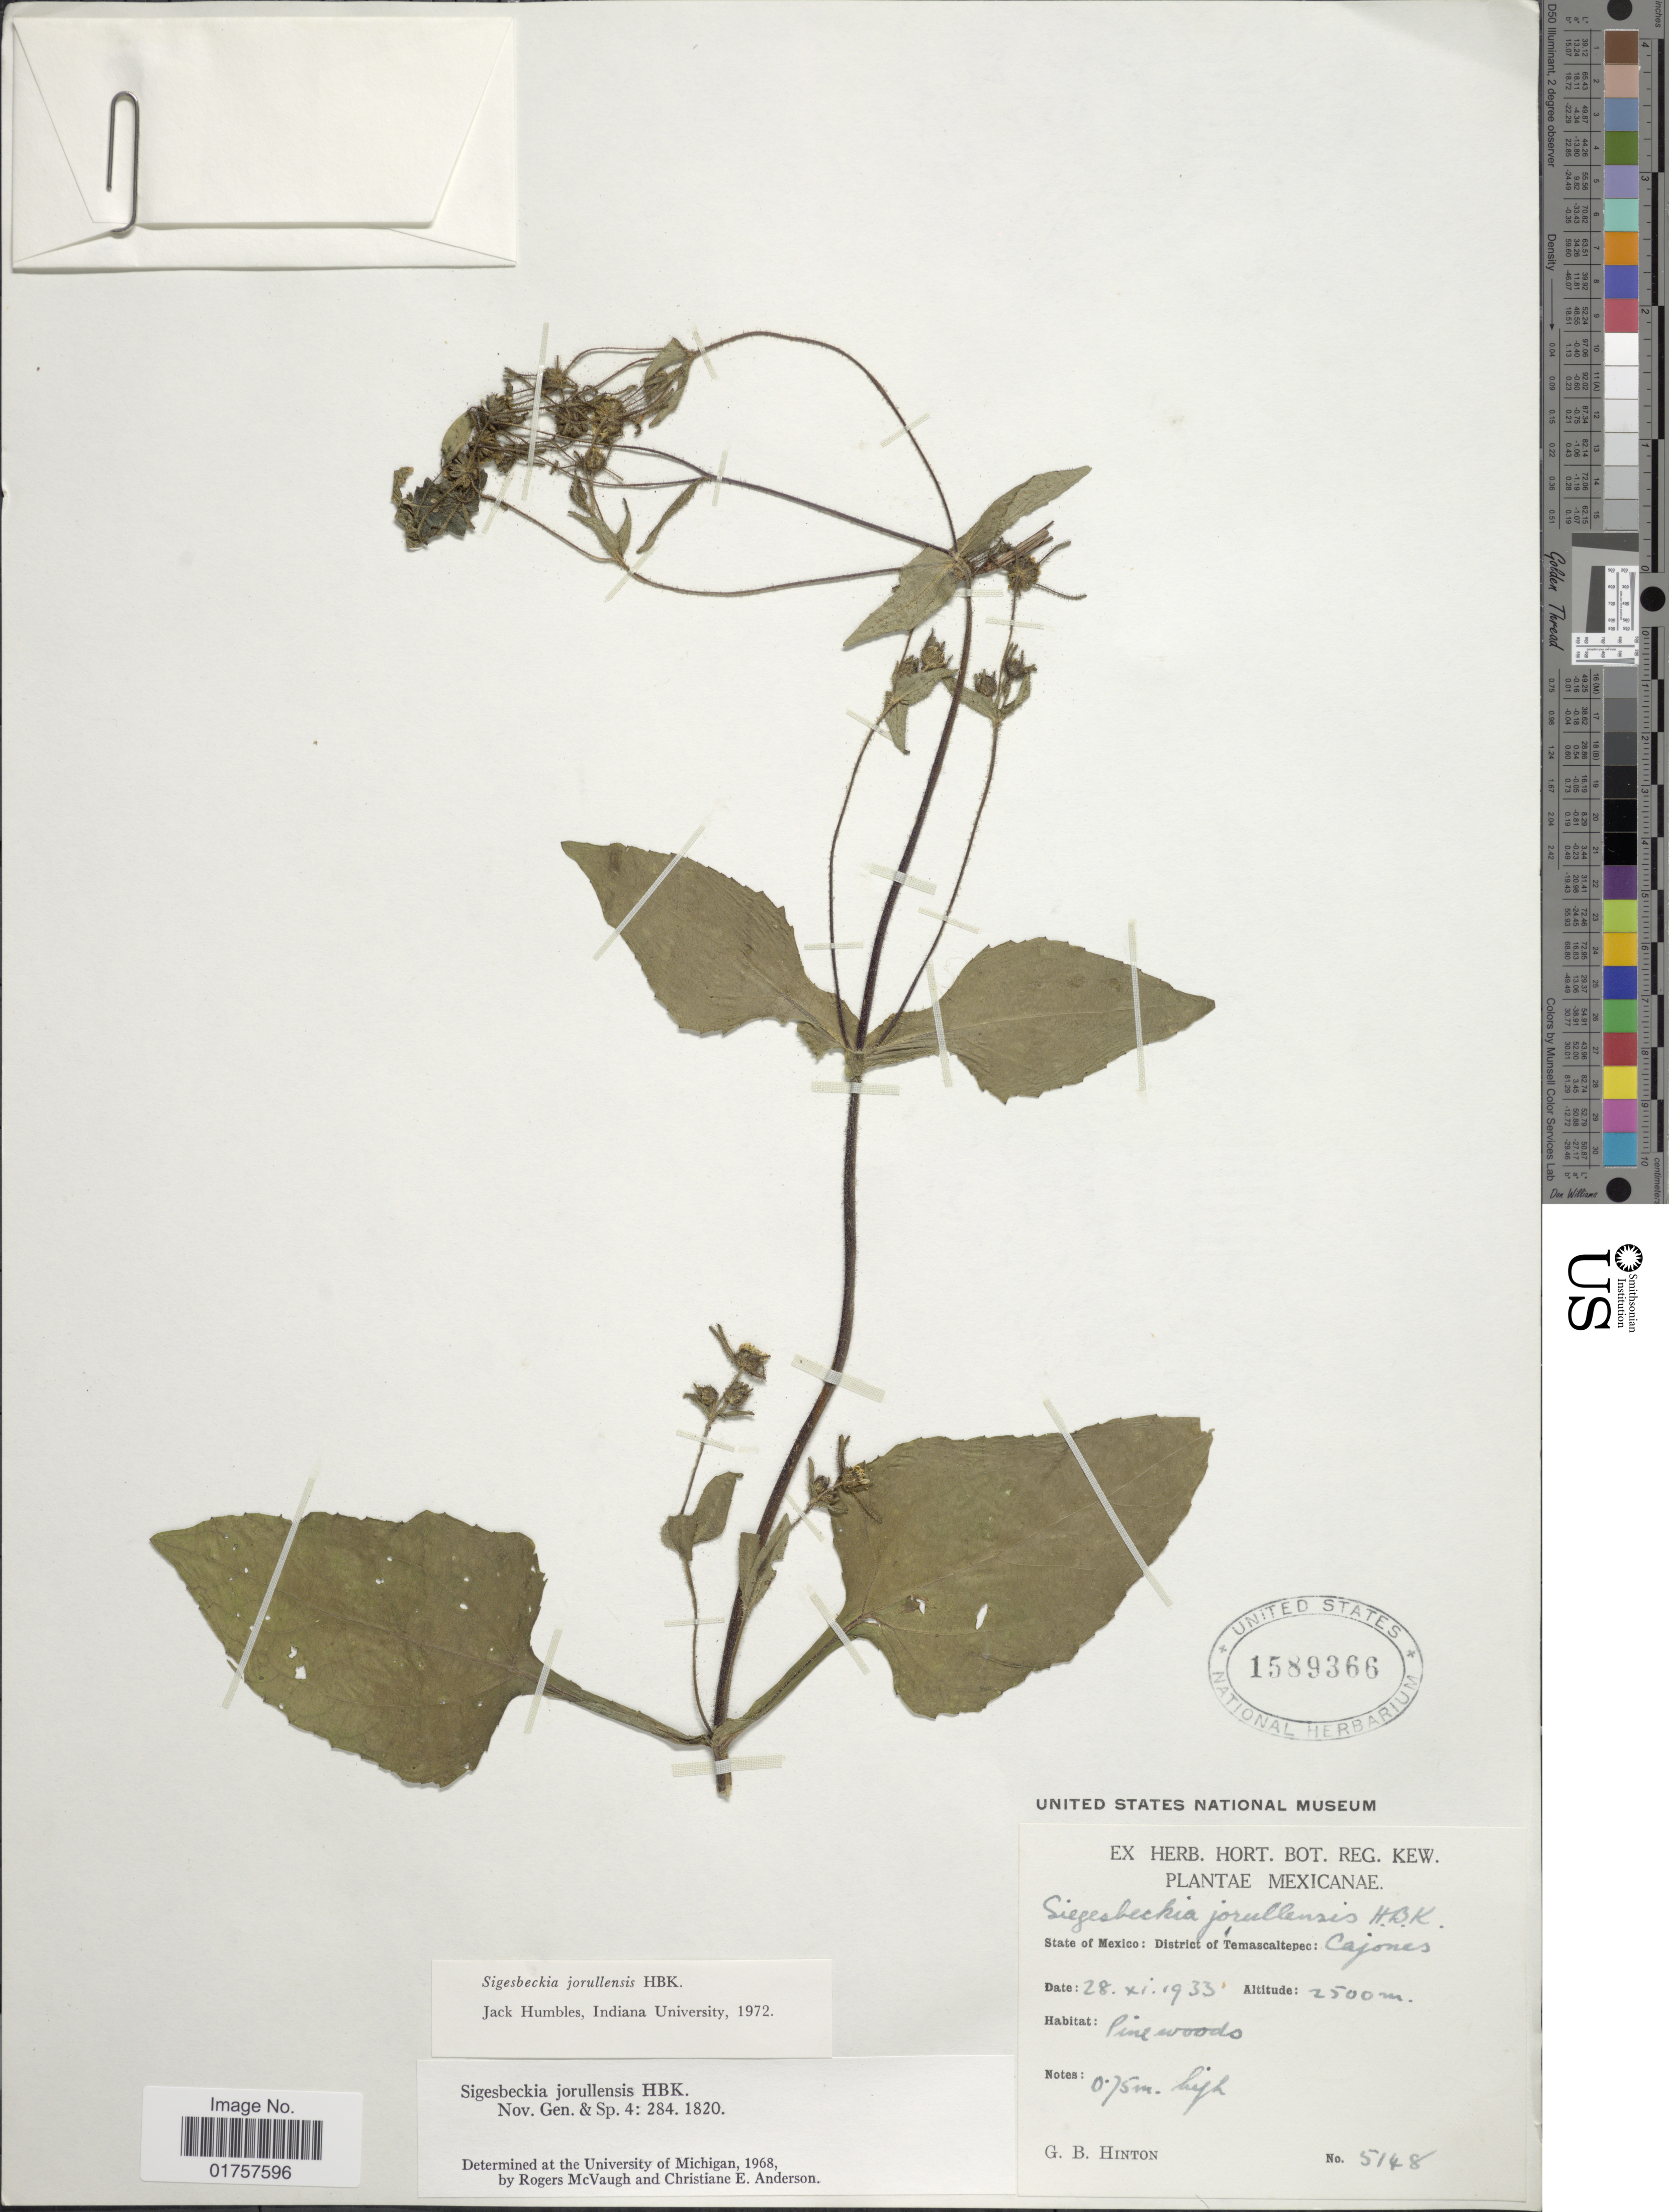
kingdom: Plantae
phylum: Tracheophyta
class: Magnoliopsida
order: Asterales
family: Asteraceae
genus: Sigesbeckia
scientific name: Sigesbeckia jorullensis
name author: Kunth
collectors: G. B. Hinton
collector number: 5148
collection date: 1933-11-28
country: Mexico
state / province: México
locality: District of Temascaltepec: Cajones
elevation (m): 2500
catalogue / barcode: US 1589366